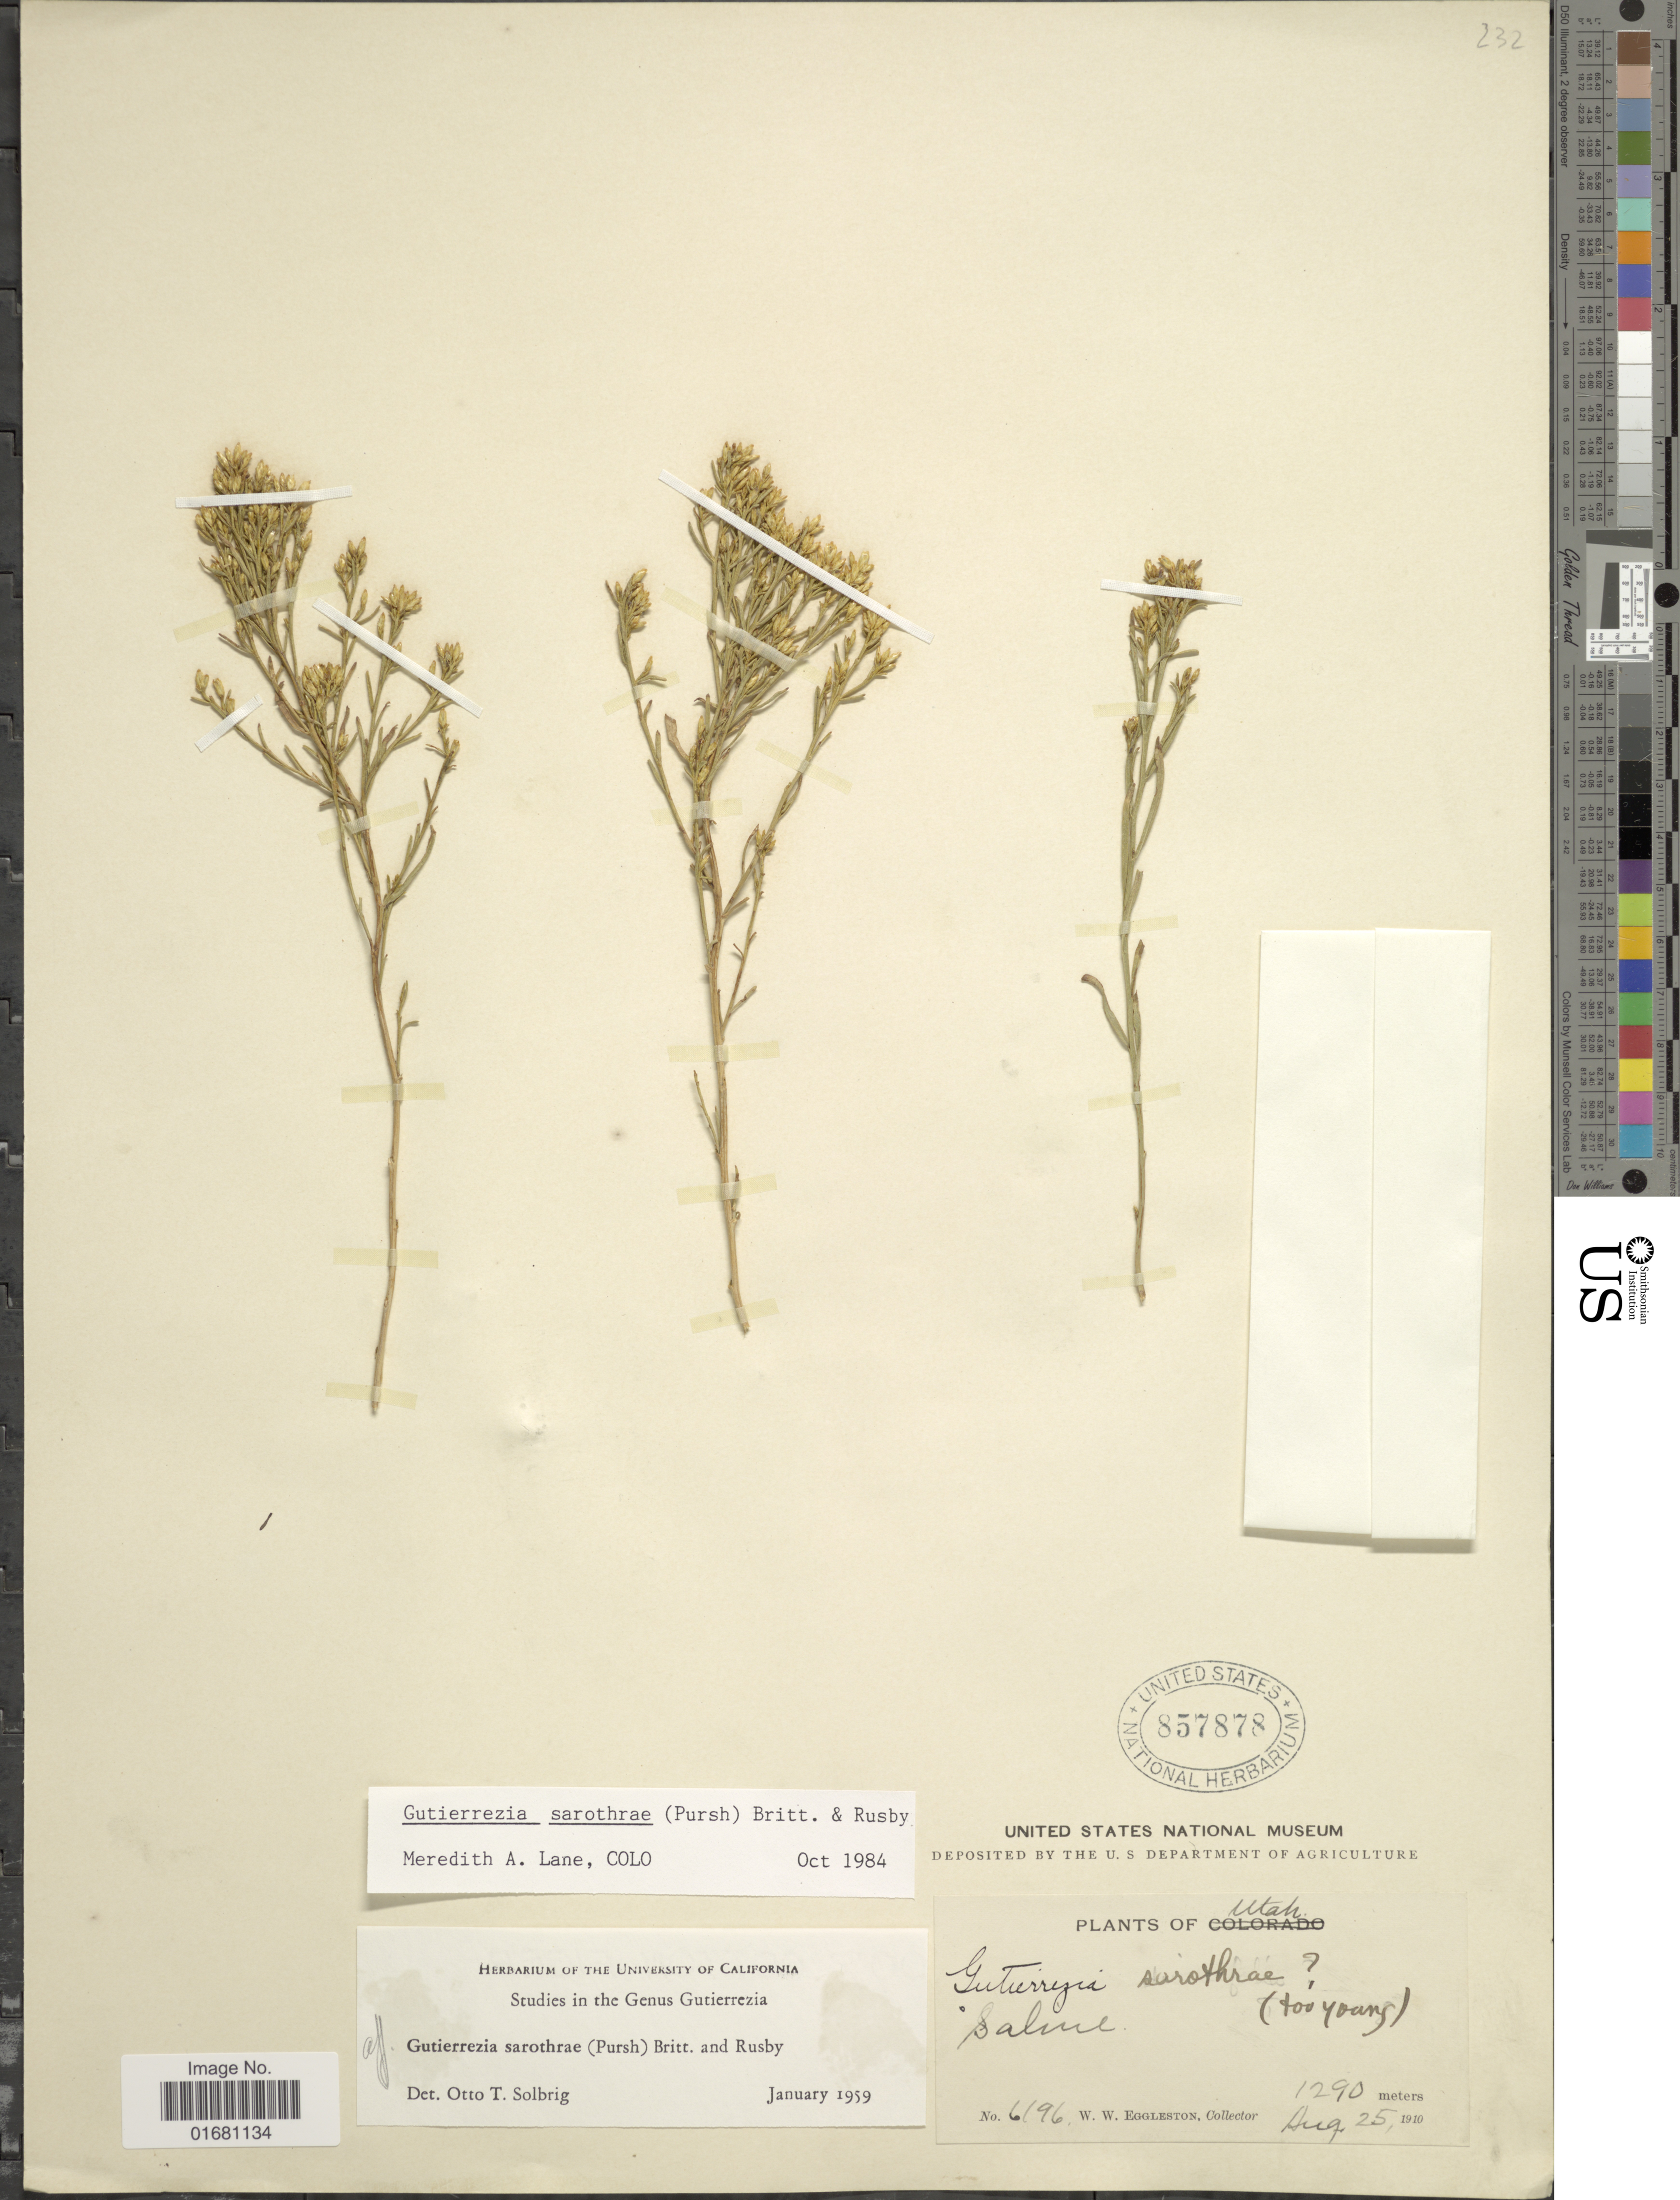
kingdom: Plantae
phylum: Tracheophyta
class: Magnoliopsida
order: Asterales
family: Asteraceae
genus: Gutierrezia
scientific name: Gutierrezia sarothrae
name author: (Pursh) Britton & Rusby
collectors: W. W. Eggleston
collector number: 6196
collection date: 1910-08-25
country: United States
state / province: Utah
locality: Saline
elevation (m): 1290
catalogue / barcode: US 857878